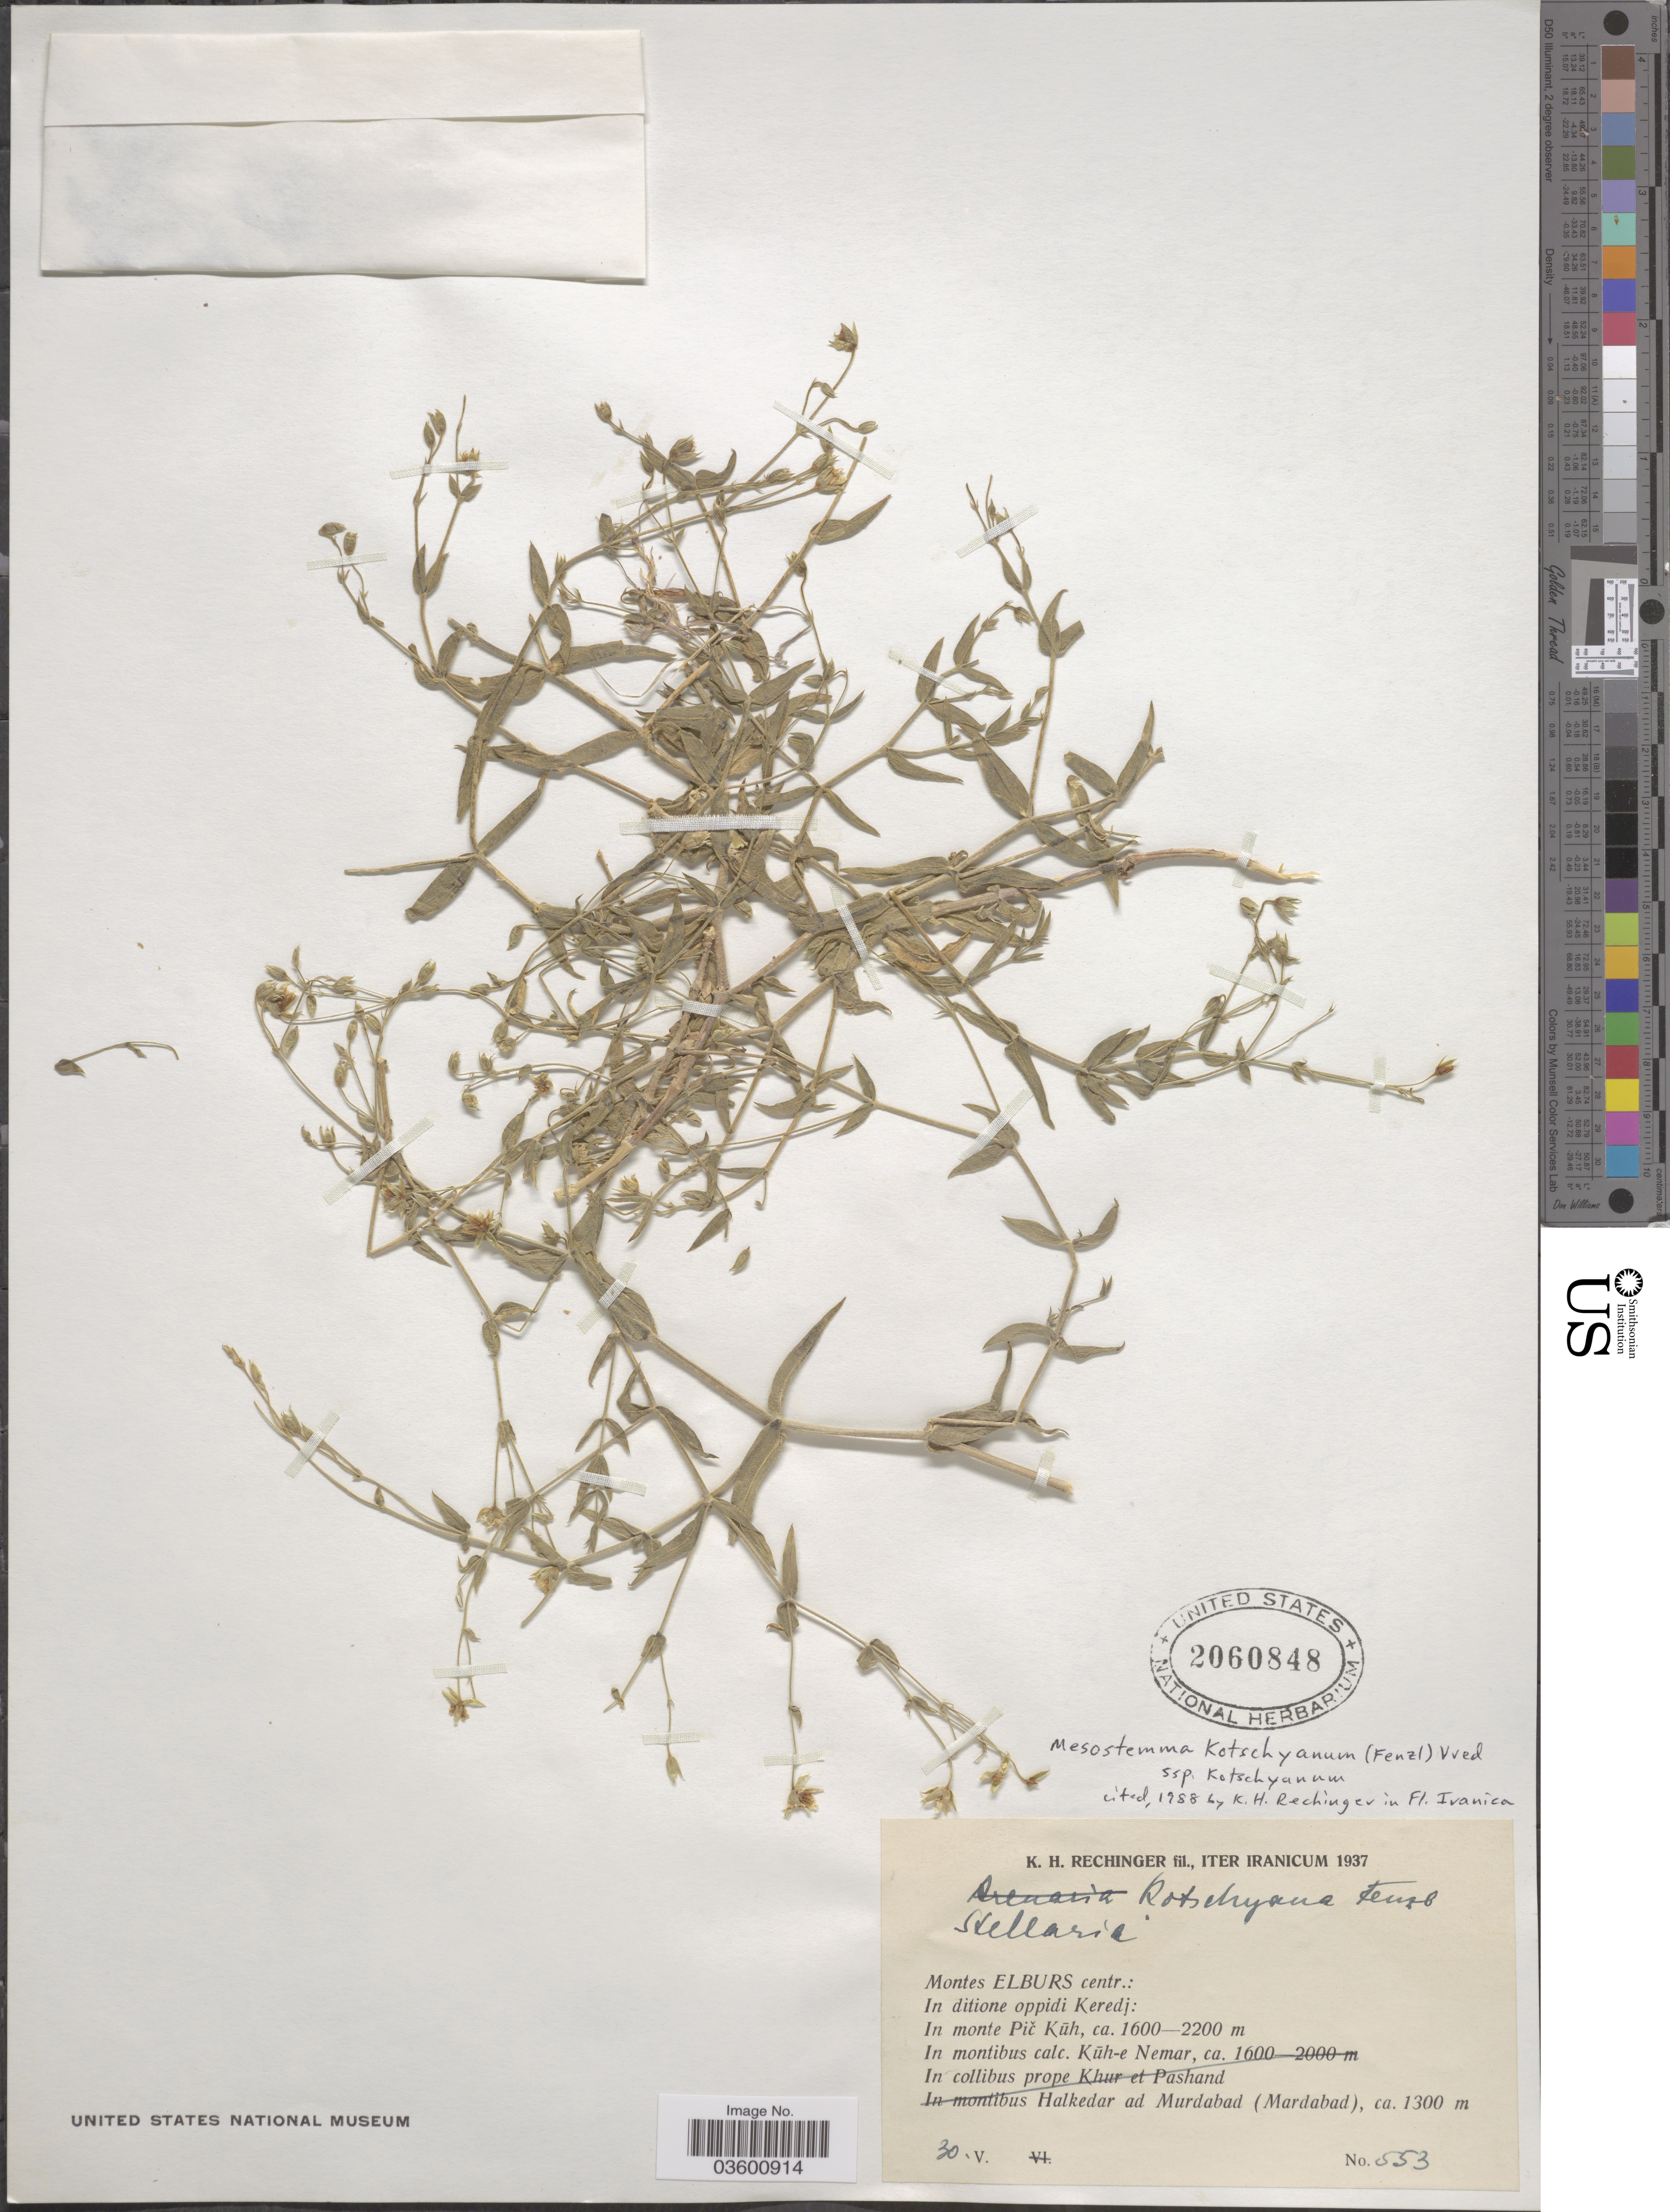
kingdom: Plantae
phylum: Tracheophyta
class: Magnoliopsida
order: Caryophyllales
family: Caryophyllaceae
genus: Mesostemma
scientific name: Mesostemma kotschyanum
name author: (Fenzl) Vved.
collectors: K. H. Rechinger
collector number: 553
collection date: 1937-05-30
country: Iran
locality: Montes Elburs centr.: In ditione oppidi Keredj: In monte Pic Kuh.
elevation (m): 1600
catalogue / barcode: US 2060848